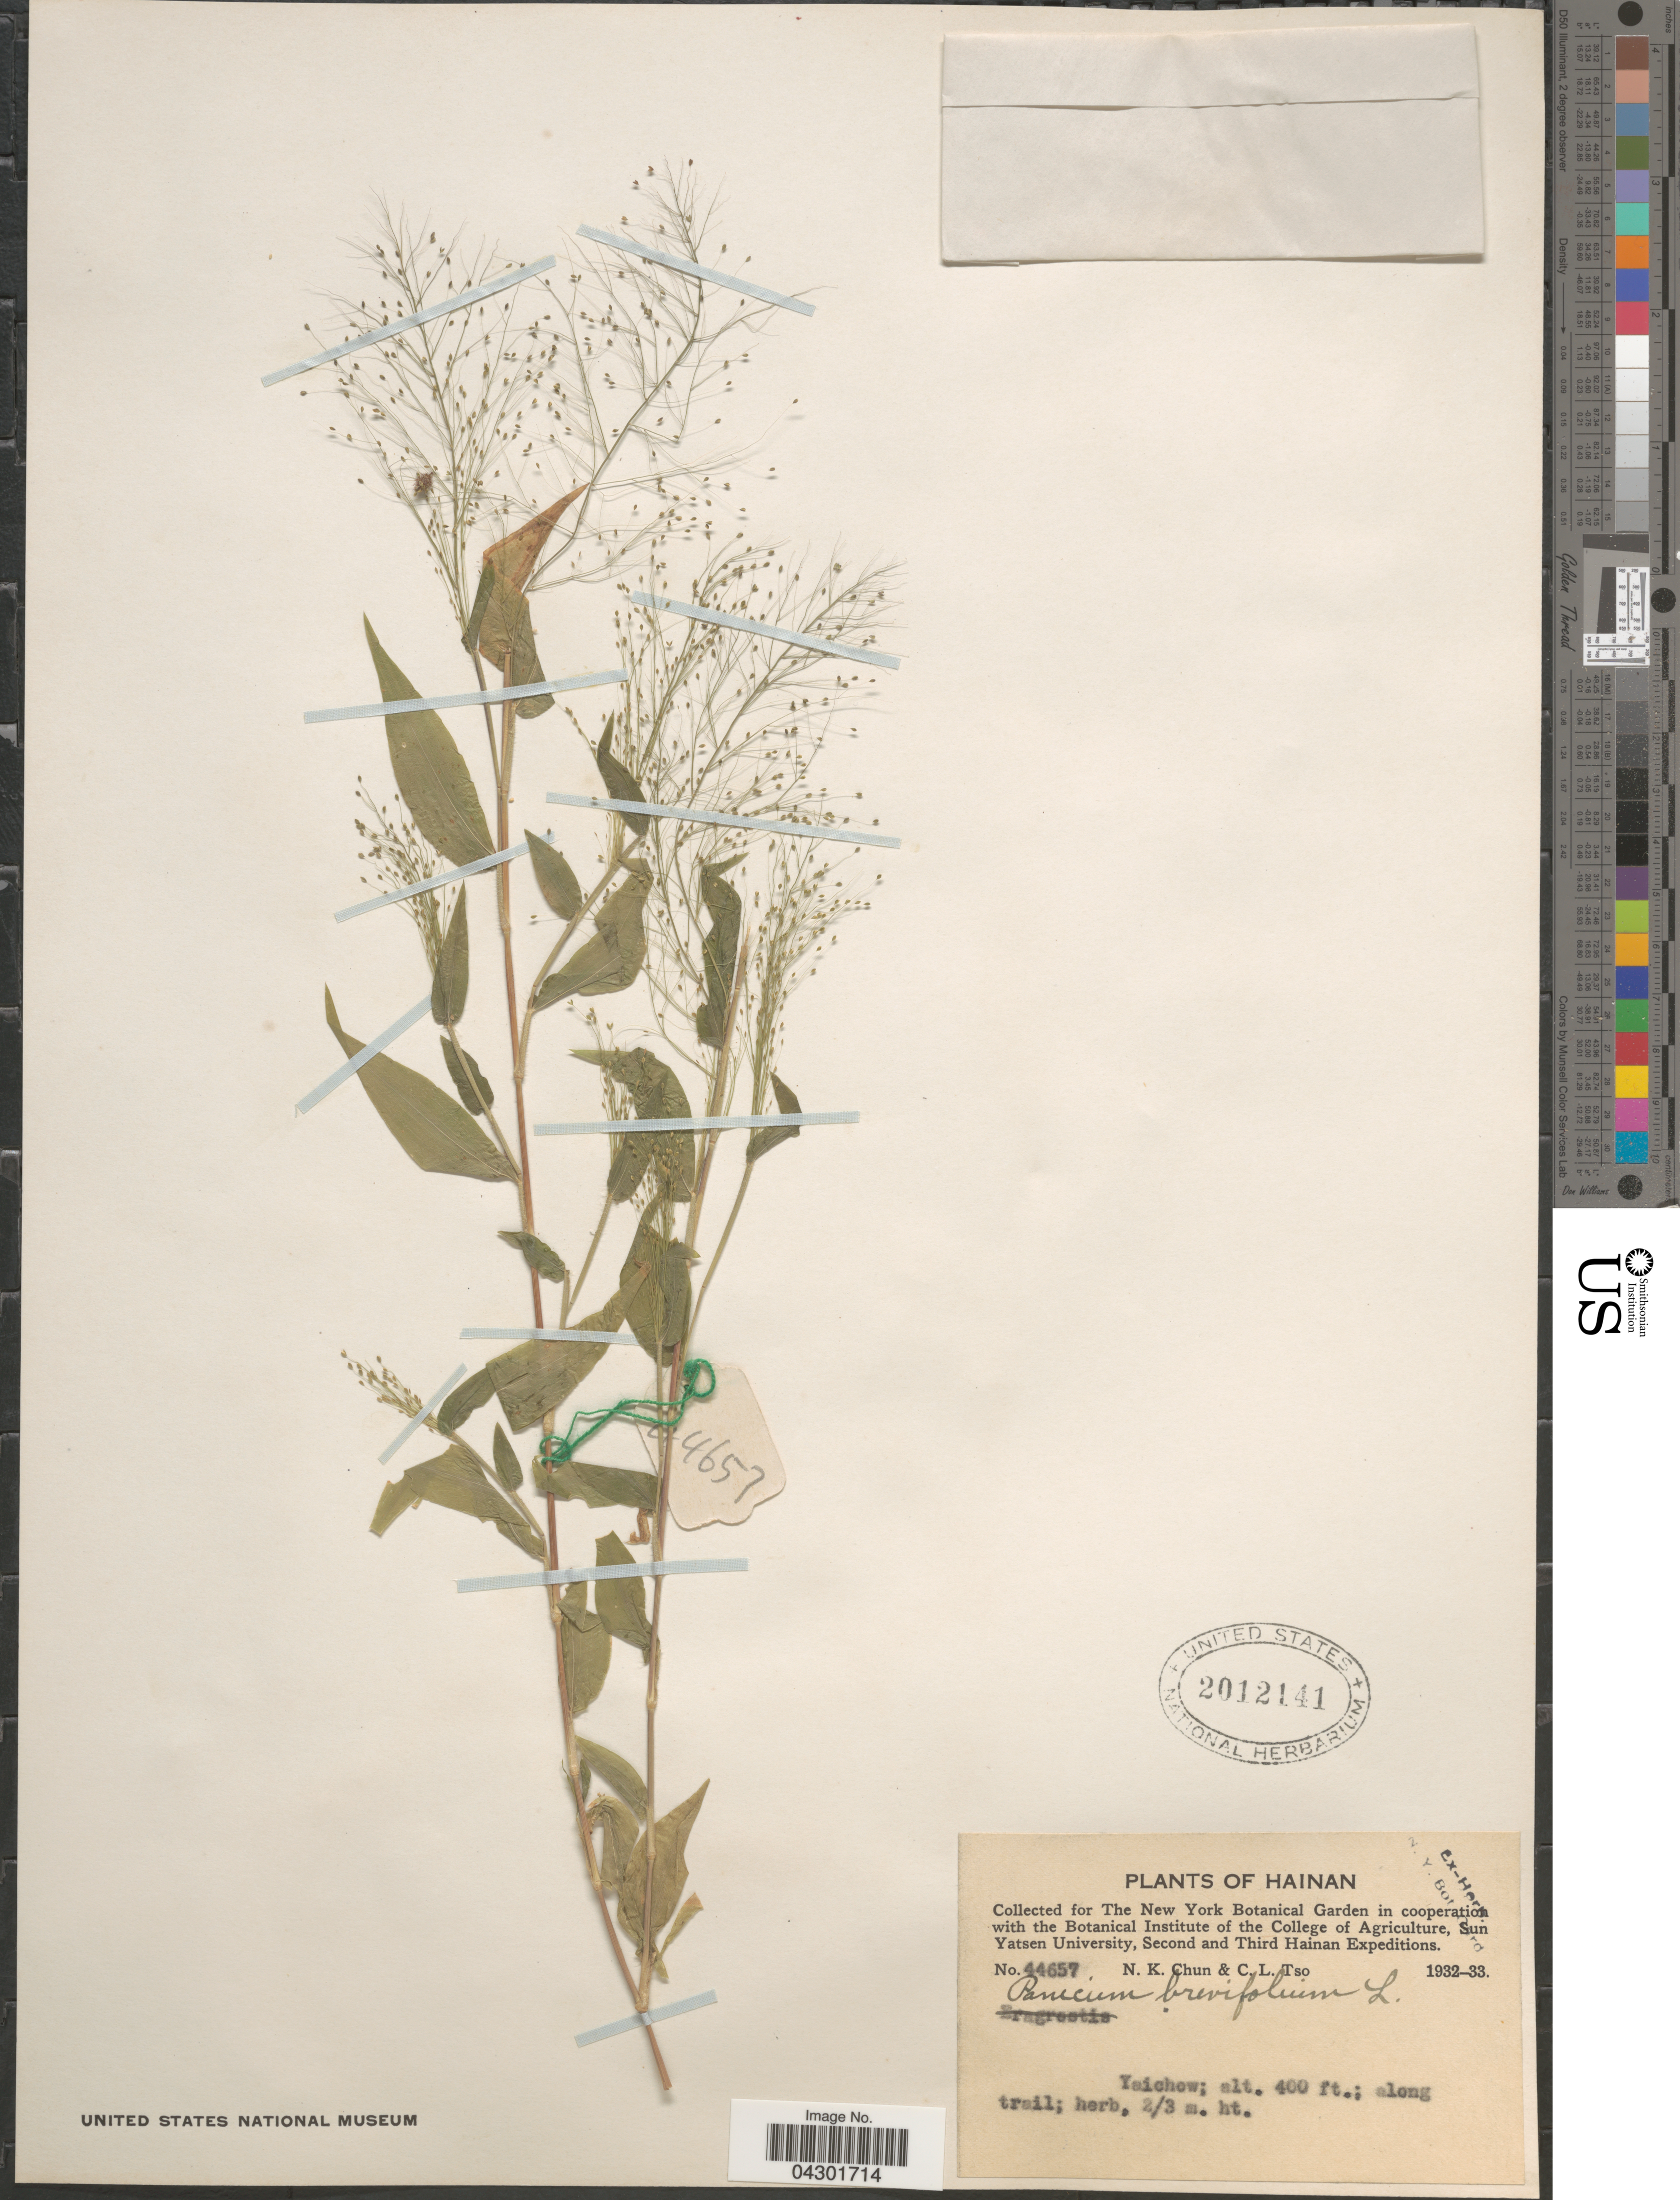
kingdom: Plantae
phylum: Tracheophyta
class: Liliopsida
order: Poales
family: Poaceae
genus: Panicum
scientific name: Panicum brevifolium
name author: L.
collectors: N. K. Chun & C. Tso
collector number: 44657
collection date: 1932/1933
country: China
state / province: Hainan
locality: Second and Third Hainan Expeditions. Yaichow; along trail.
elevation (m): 122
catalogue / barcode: US 2012141